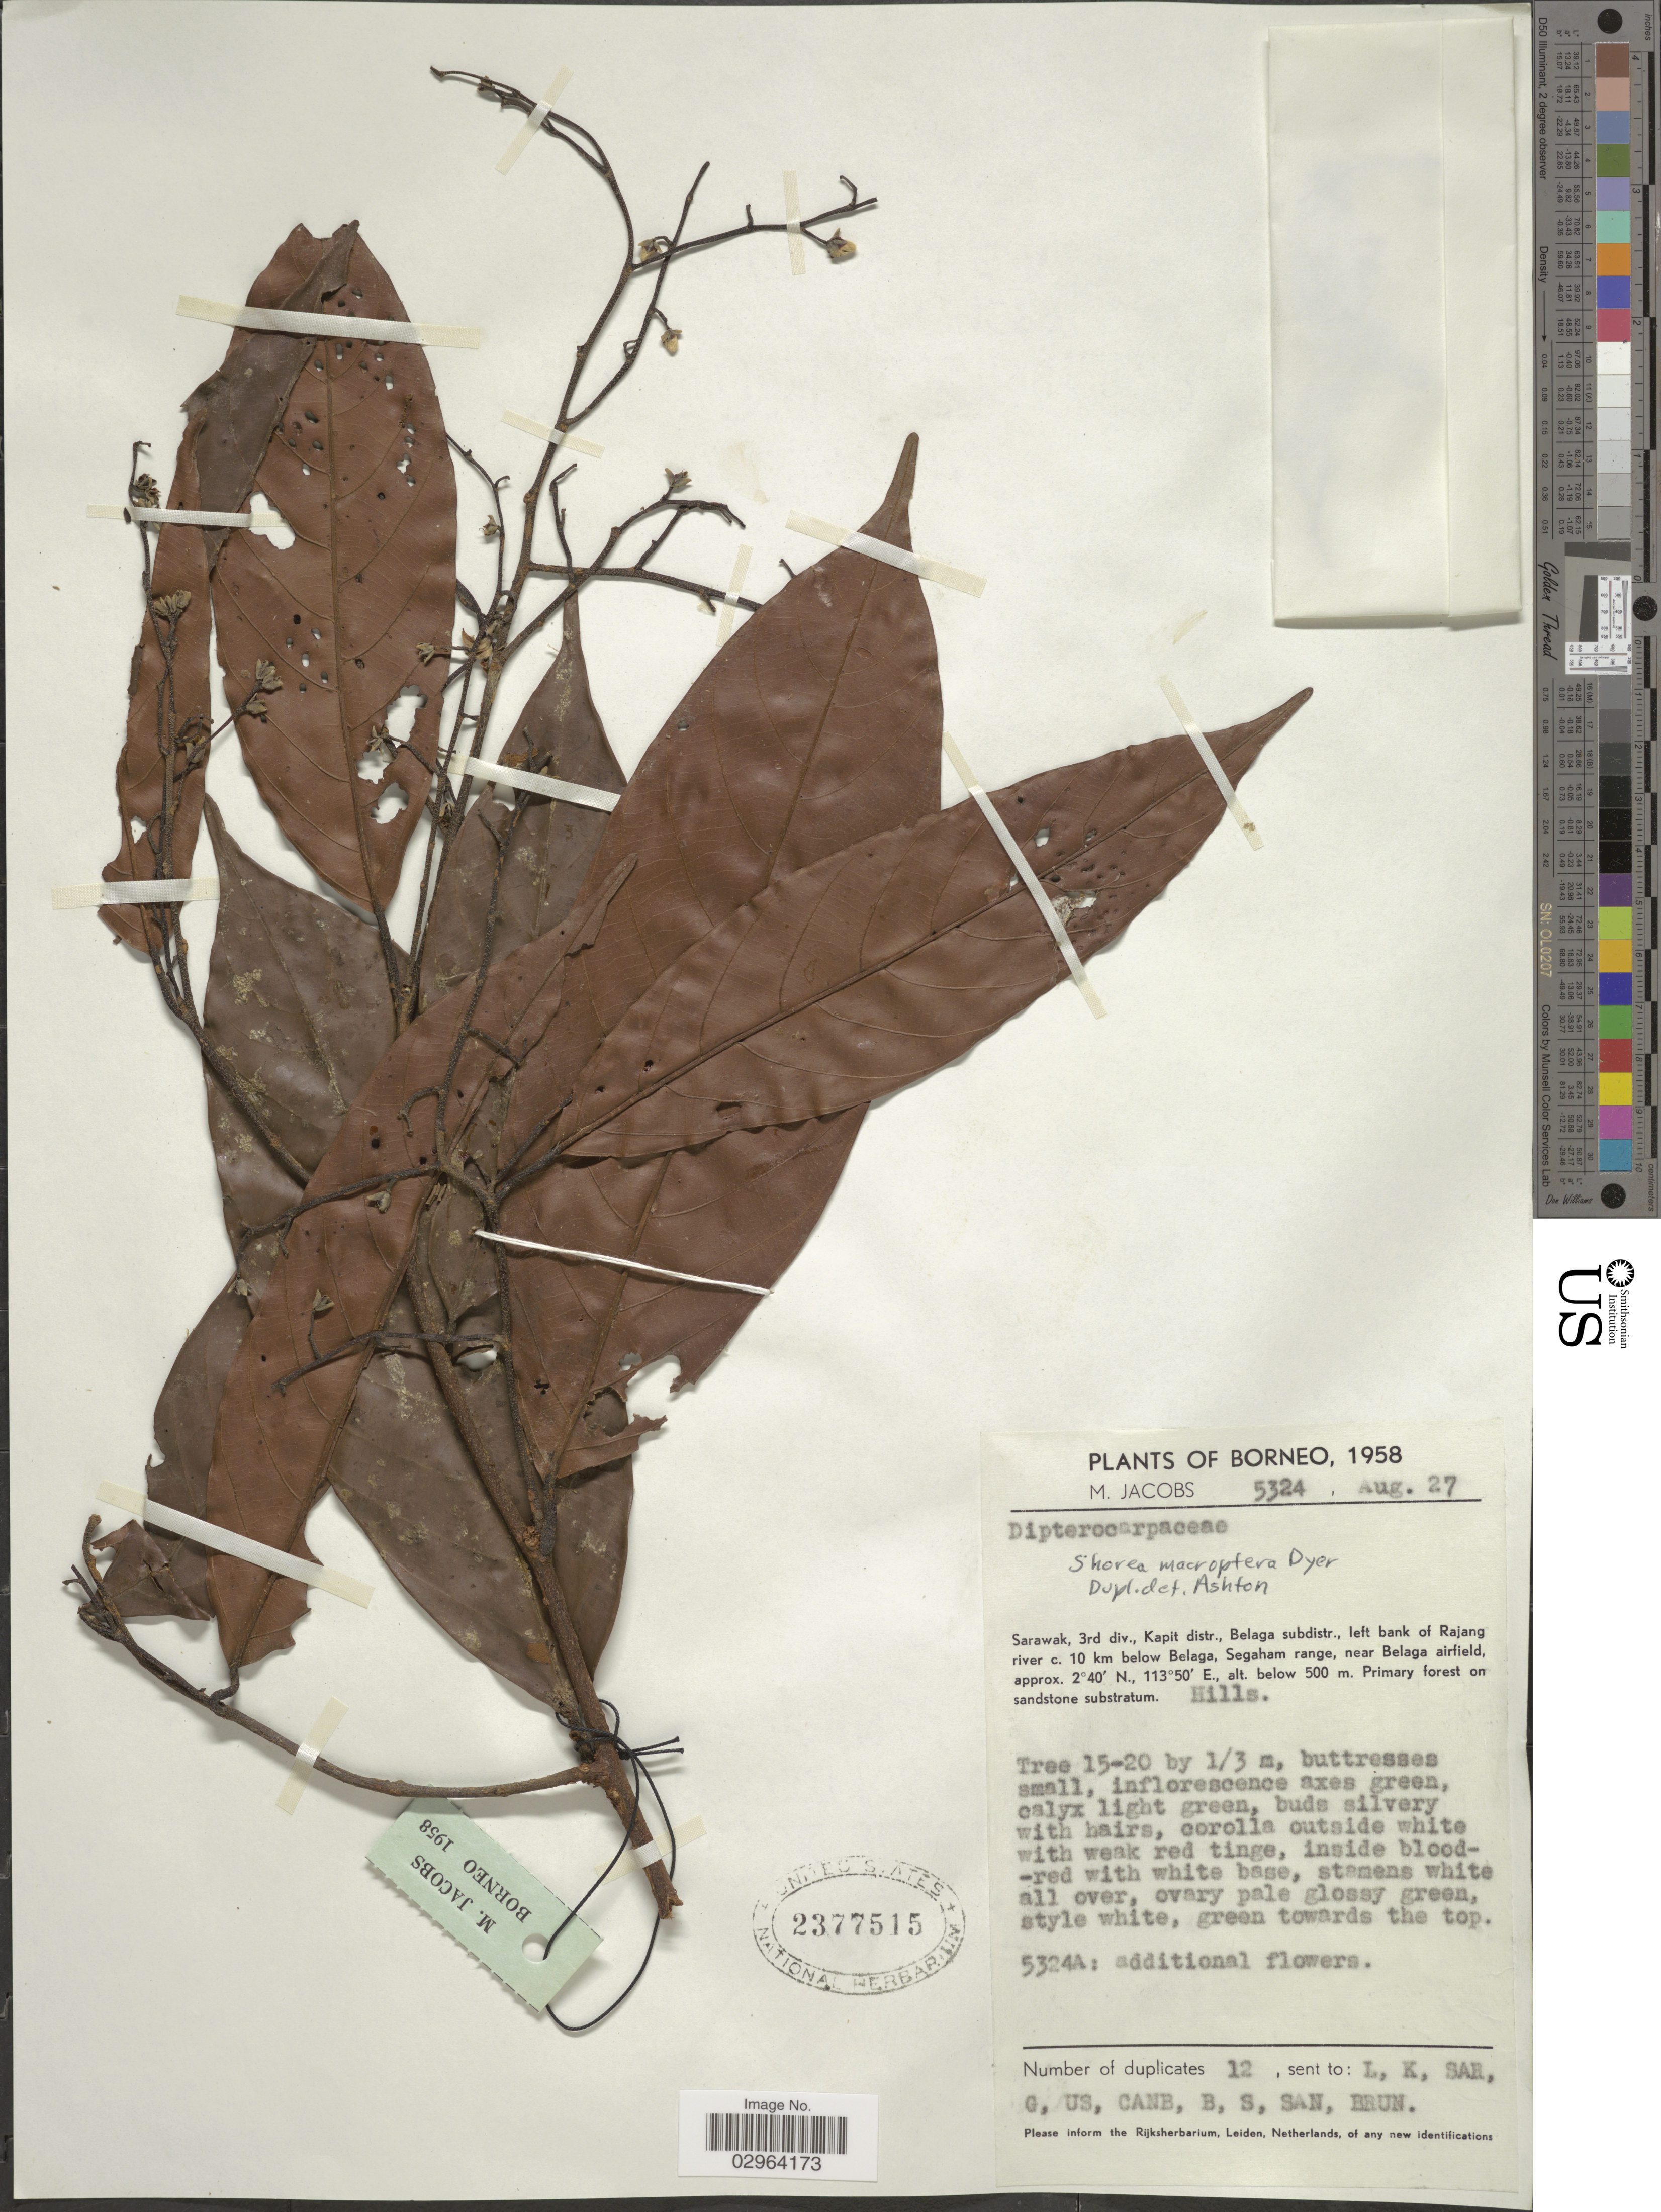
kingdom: Plantae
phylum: Tracheophyta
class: Magnoliopsida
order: Malvales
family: Dipterocarpaceae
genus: Rubroshorea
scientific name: Rubroshorea macroptera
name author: (Dyer) P.S. Ashton & J. Heck.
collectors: M. Jacobs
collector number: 5324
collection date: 1958-08-27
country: Malaysia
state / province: Sarawak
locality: Borneo. 3rd div., Kapit distr., Belaga subdistr., left bank of Rajang river c. 10 km below Belaga, Segaham range, near Belaga airfield.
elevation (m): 500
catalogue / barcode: US 2377515